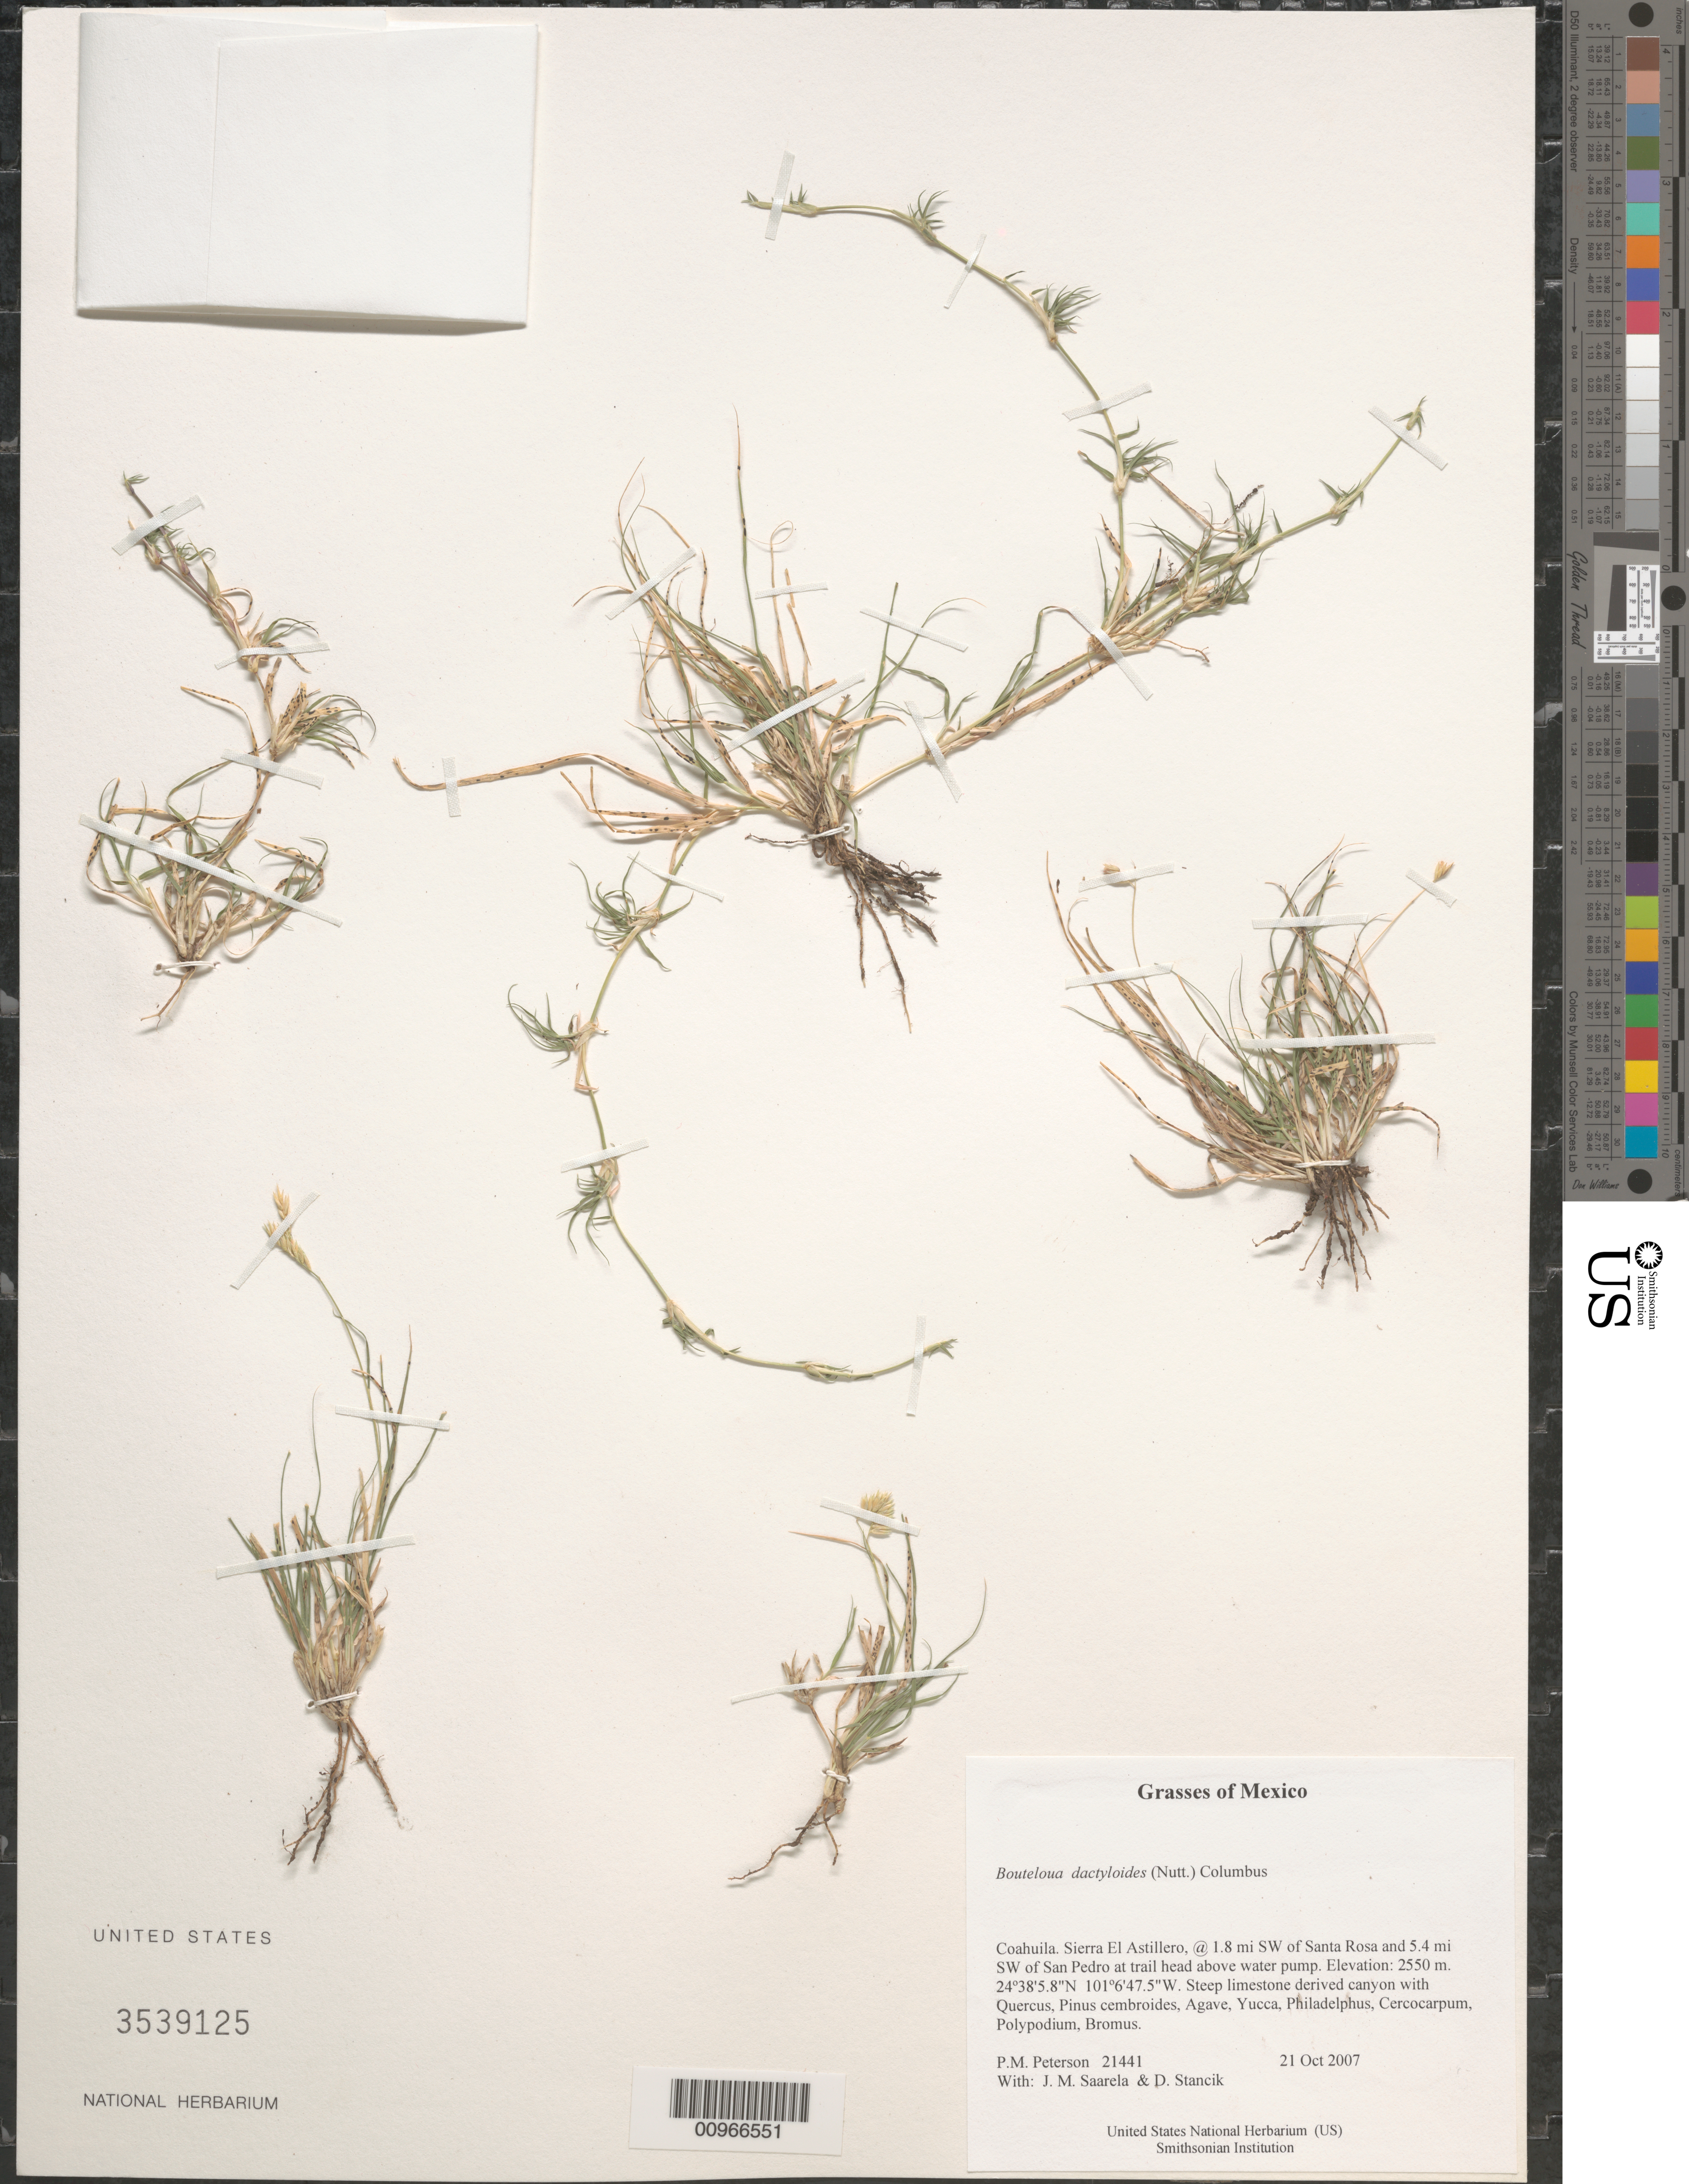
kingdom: Plantae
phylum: Tracheophyta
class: Liliopsida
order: Poales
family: Poaceae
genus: Bouteloua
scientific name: Bouteloua dactyloides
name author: (Nutt.) Columbus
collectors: P. M. Peterson, J. Saarela & D. Stancik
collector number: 21441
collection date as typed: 21 Oct 2007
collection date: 2007-10-21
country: Mexico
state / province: Coahuila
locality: Sierra El Astillero, @ 1.8 mi SW of Santa Rosa and 5.4 mi SW of San Pedro at trail head above water pump.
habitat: Steep limestone derived canyon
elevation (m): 2550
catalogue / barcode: US 3539125